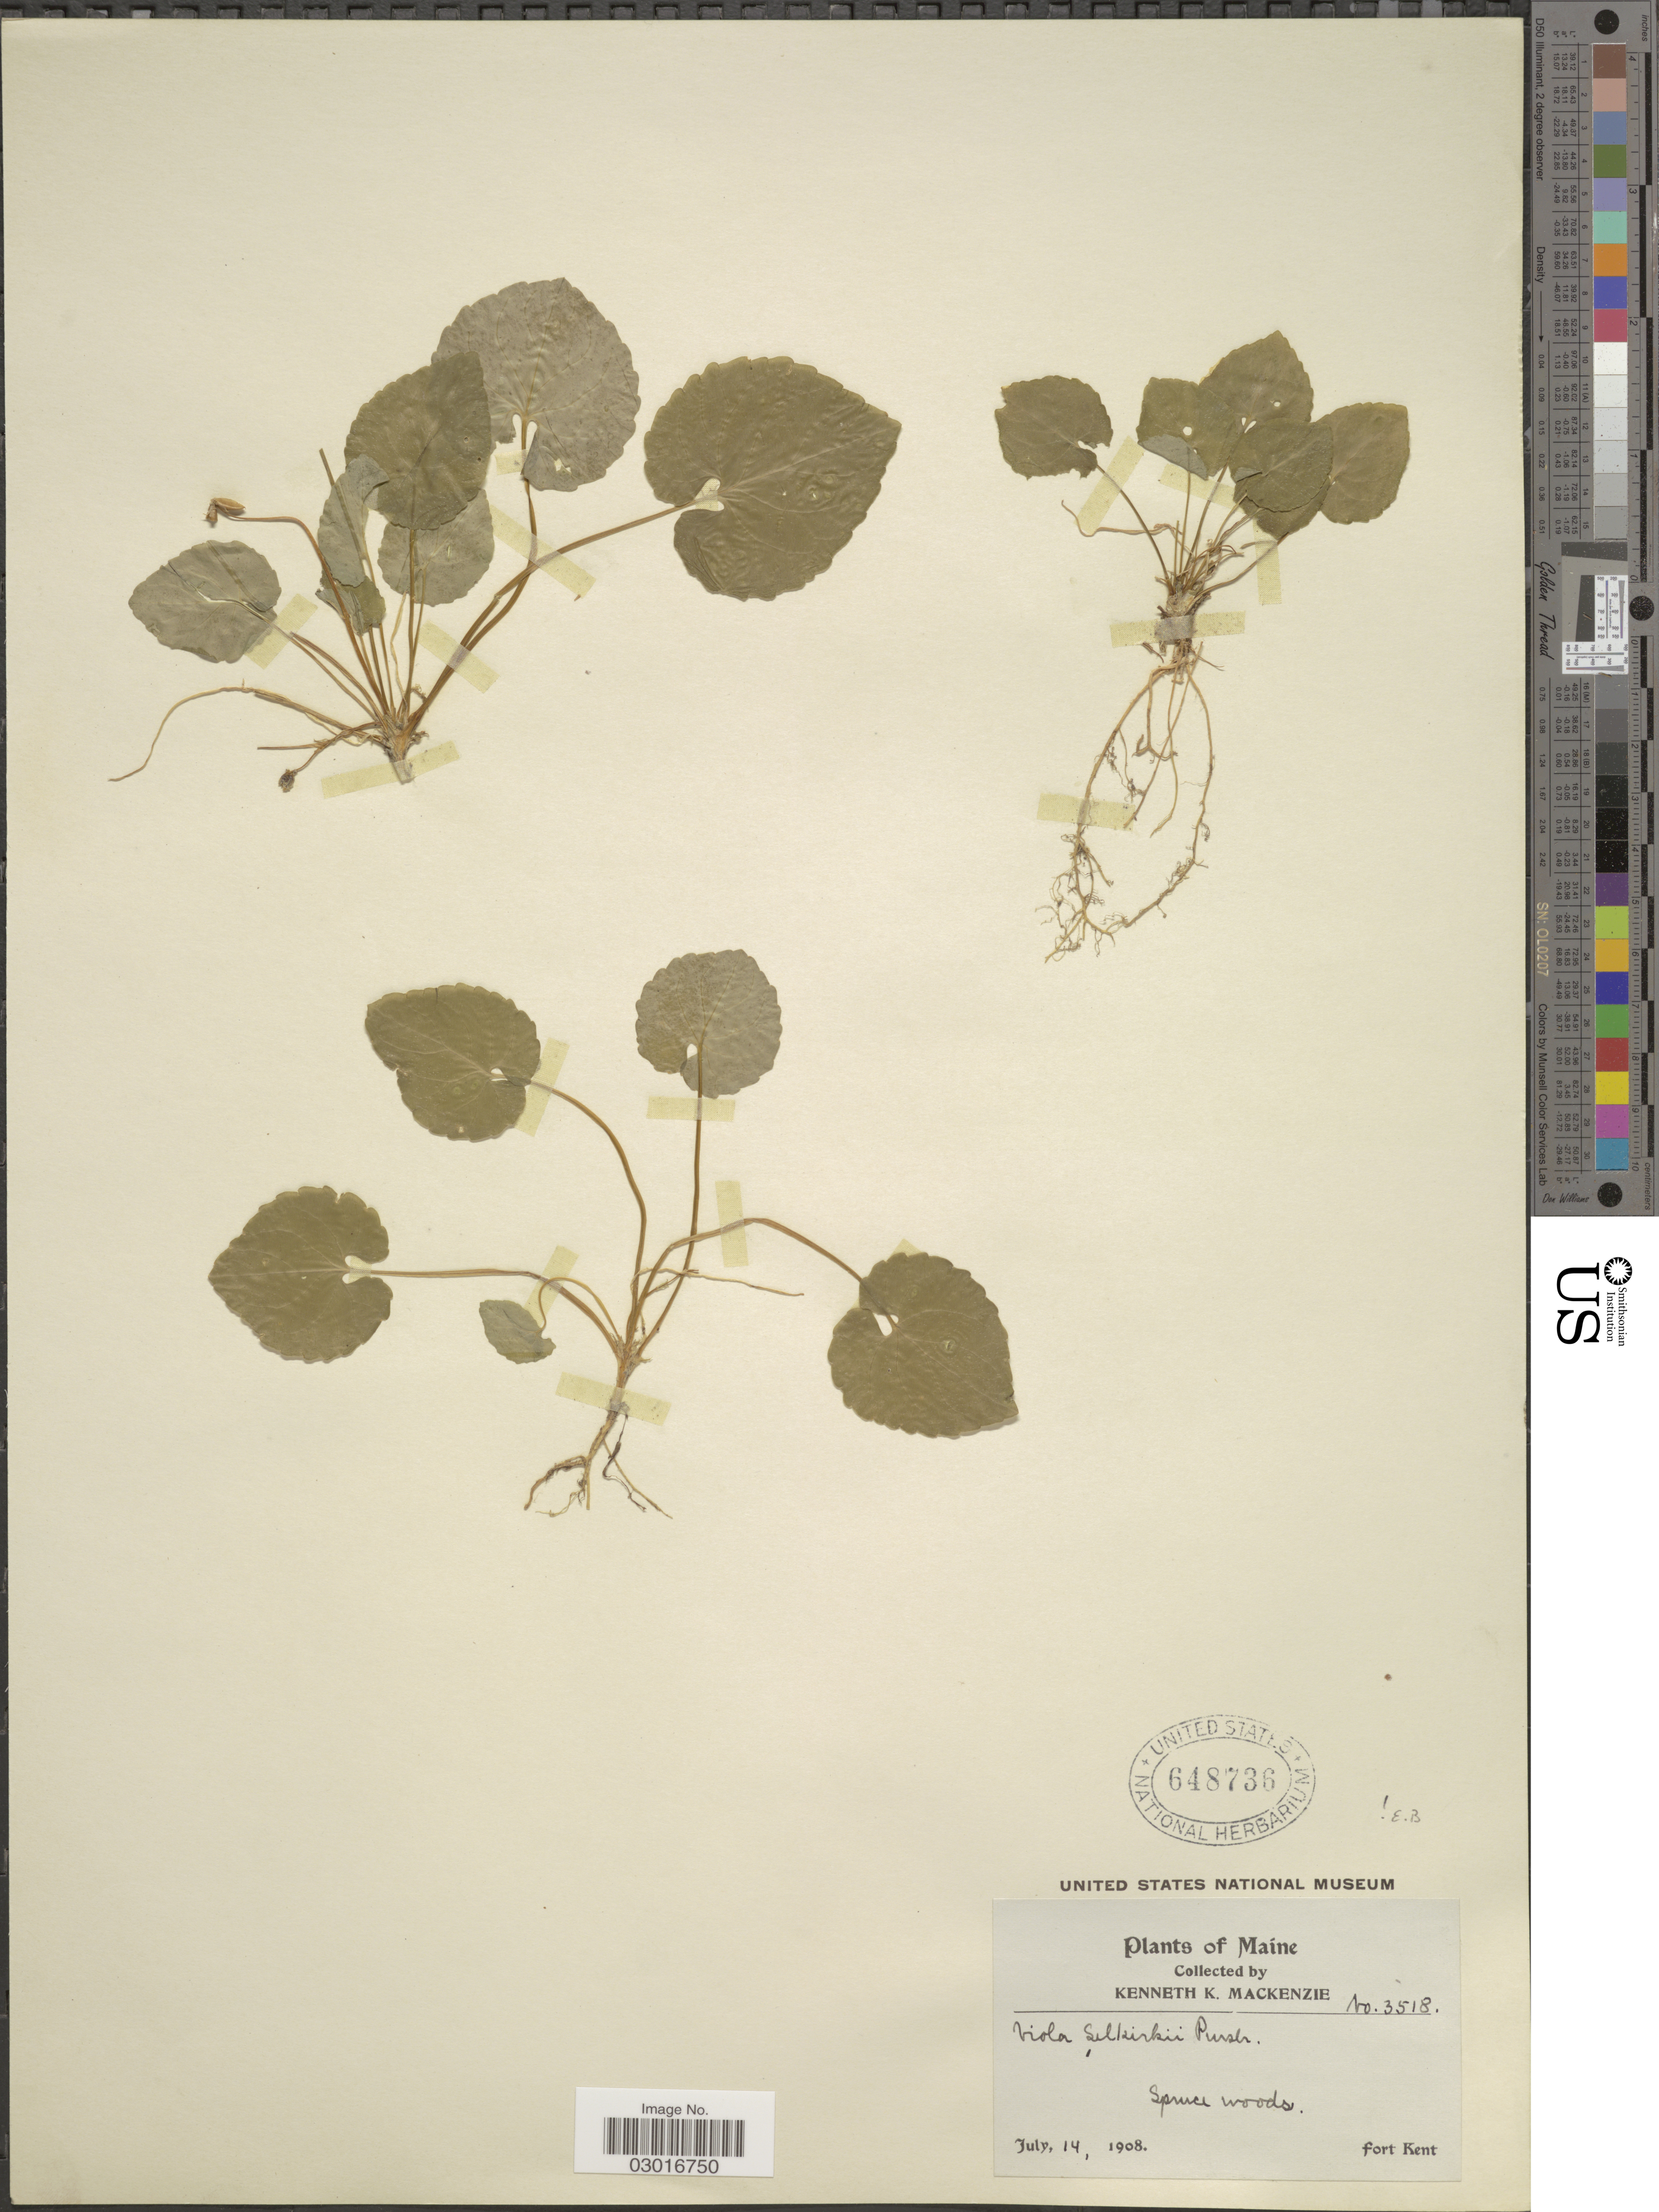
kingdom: Plantae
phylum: Tracheophyta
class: Magnoliopsida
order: Malpighiales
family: Violaceae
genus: Viola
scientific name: Viola selkirkii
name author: Pursh ex Goldie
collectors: K. K. Mackenzie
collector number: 3518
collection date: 1908-07-14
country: United States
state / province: Maine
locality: Fort Kent.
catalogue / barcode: US 648736